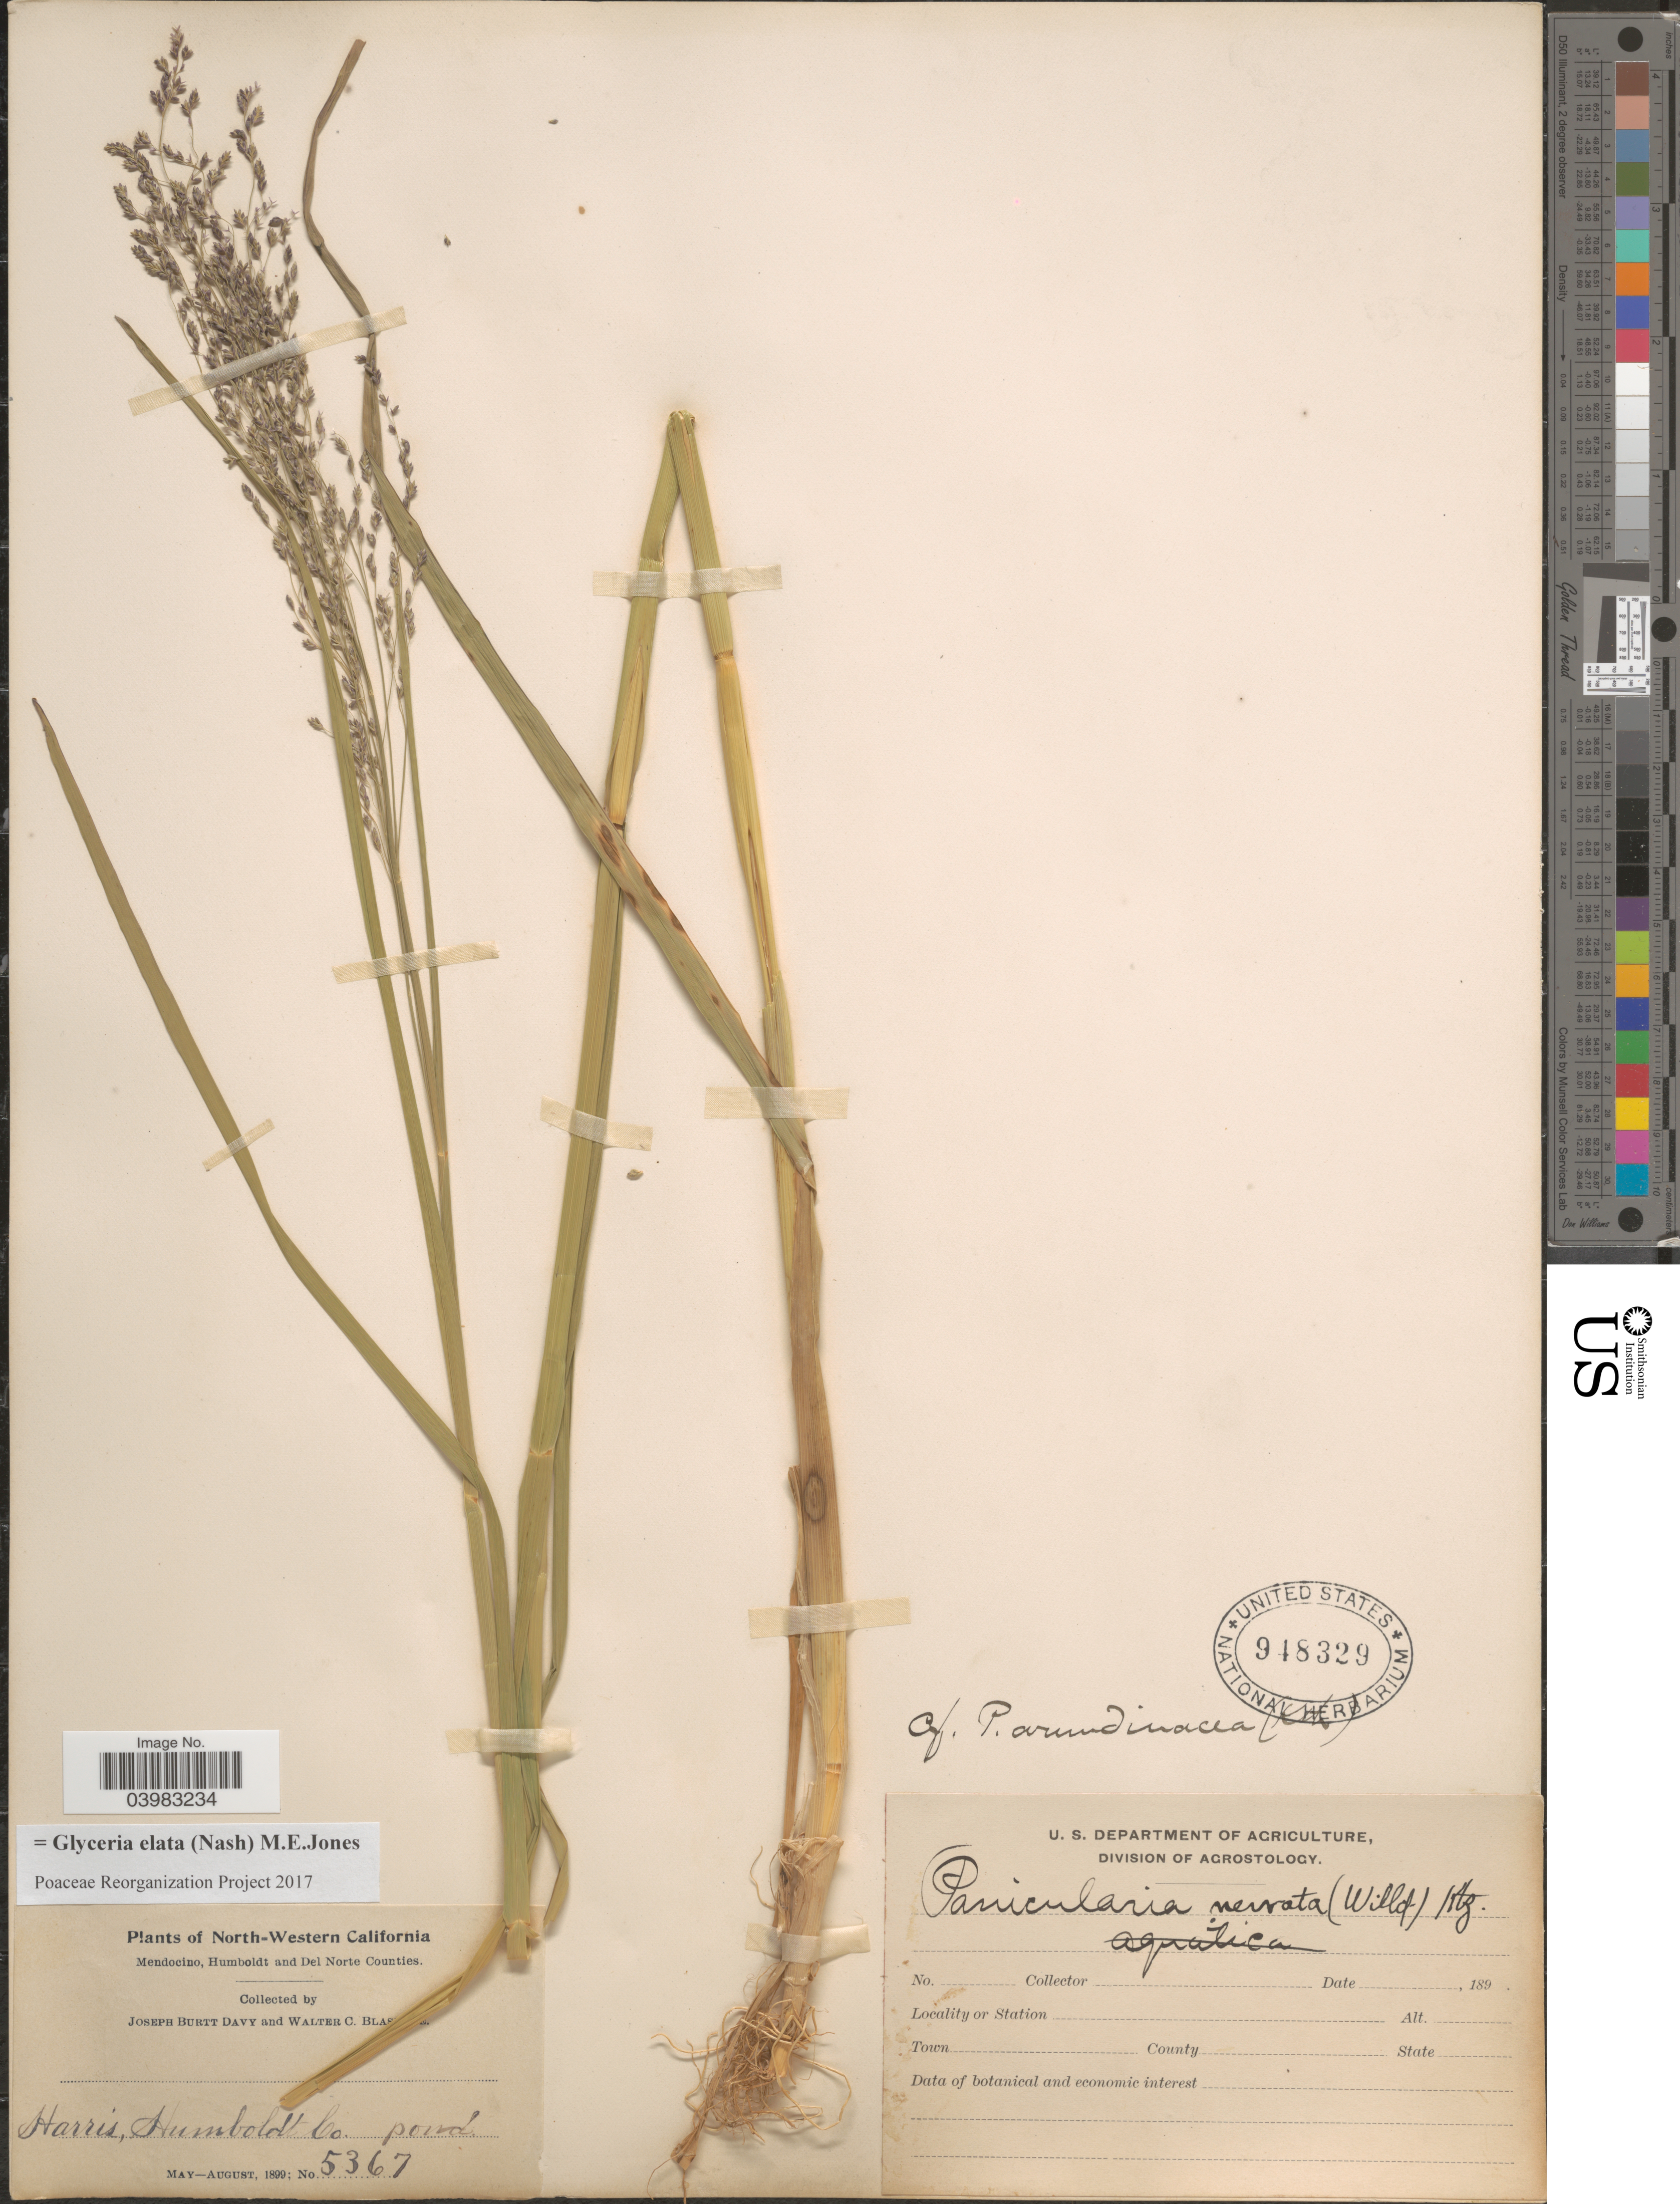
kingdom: Plantae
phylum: Tracheophyta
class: Liliopsida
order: Poales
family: Poaceae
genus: Glyceria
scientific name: Glyceria elata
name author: (Nash) M.E. Jones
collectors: J. Burtt Davy & W. Blasdale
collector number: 5367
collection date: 1899-05/1899-08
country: United States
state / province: California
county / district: Humboldt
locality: North-Western California. Mendocino, Humboldt and Del Norte Counties. Harris, Humboldt Co. pond.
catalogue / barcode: US 948329